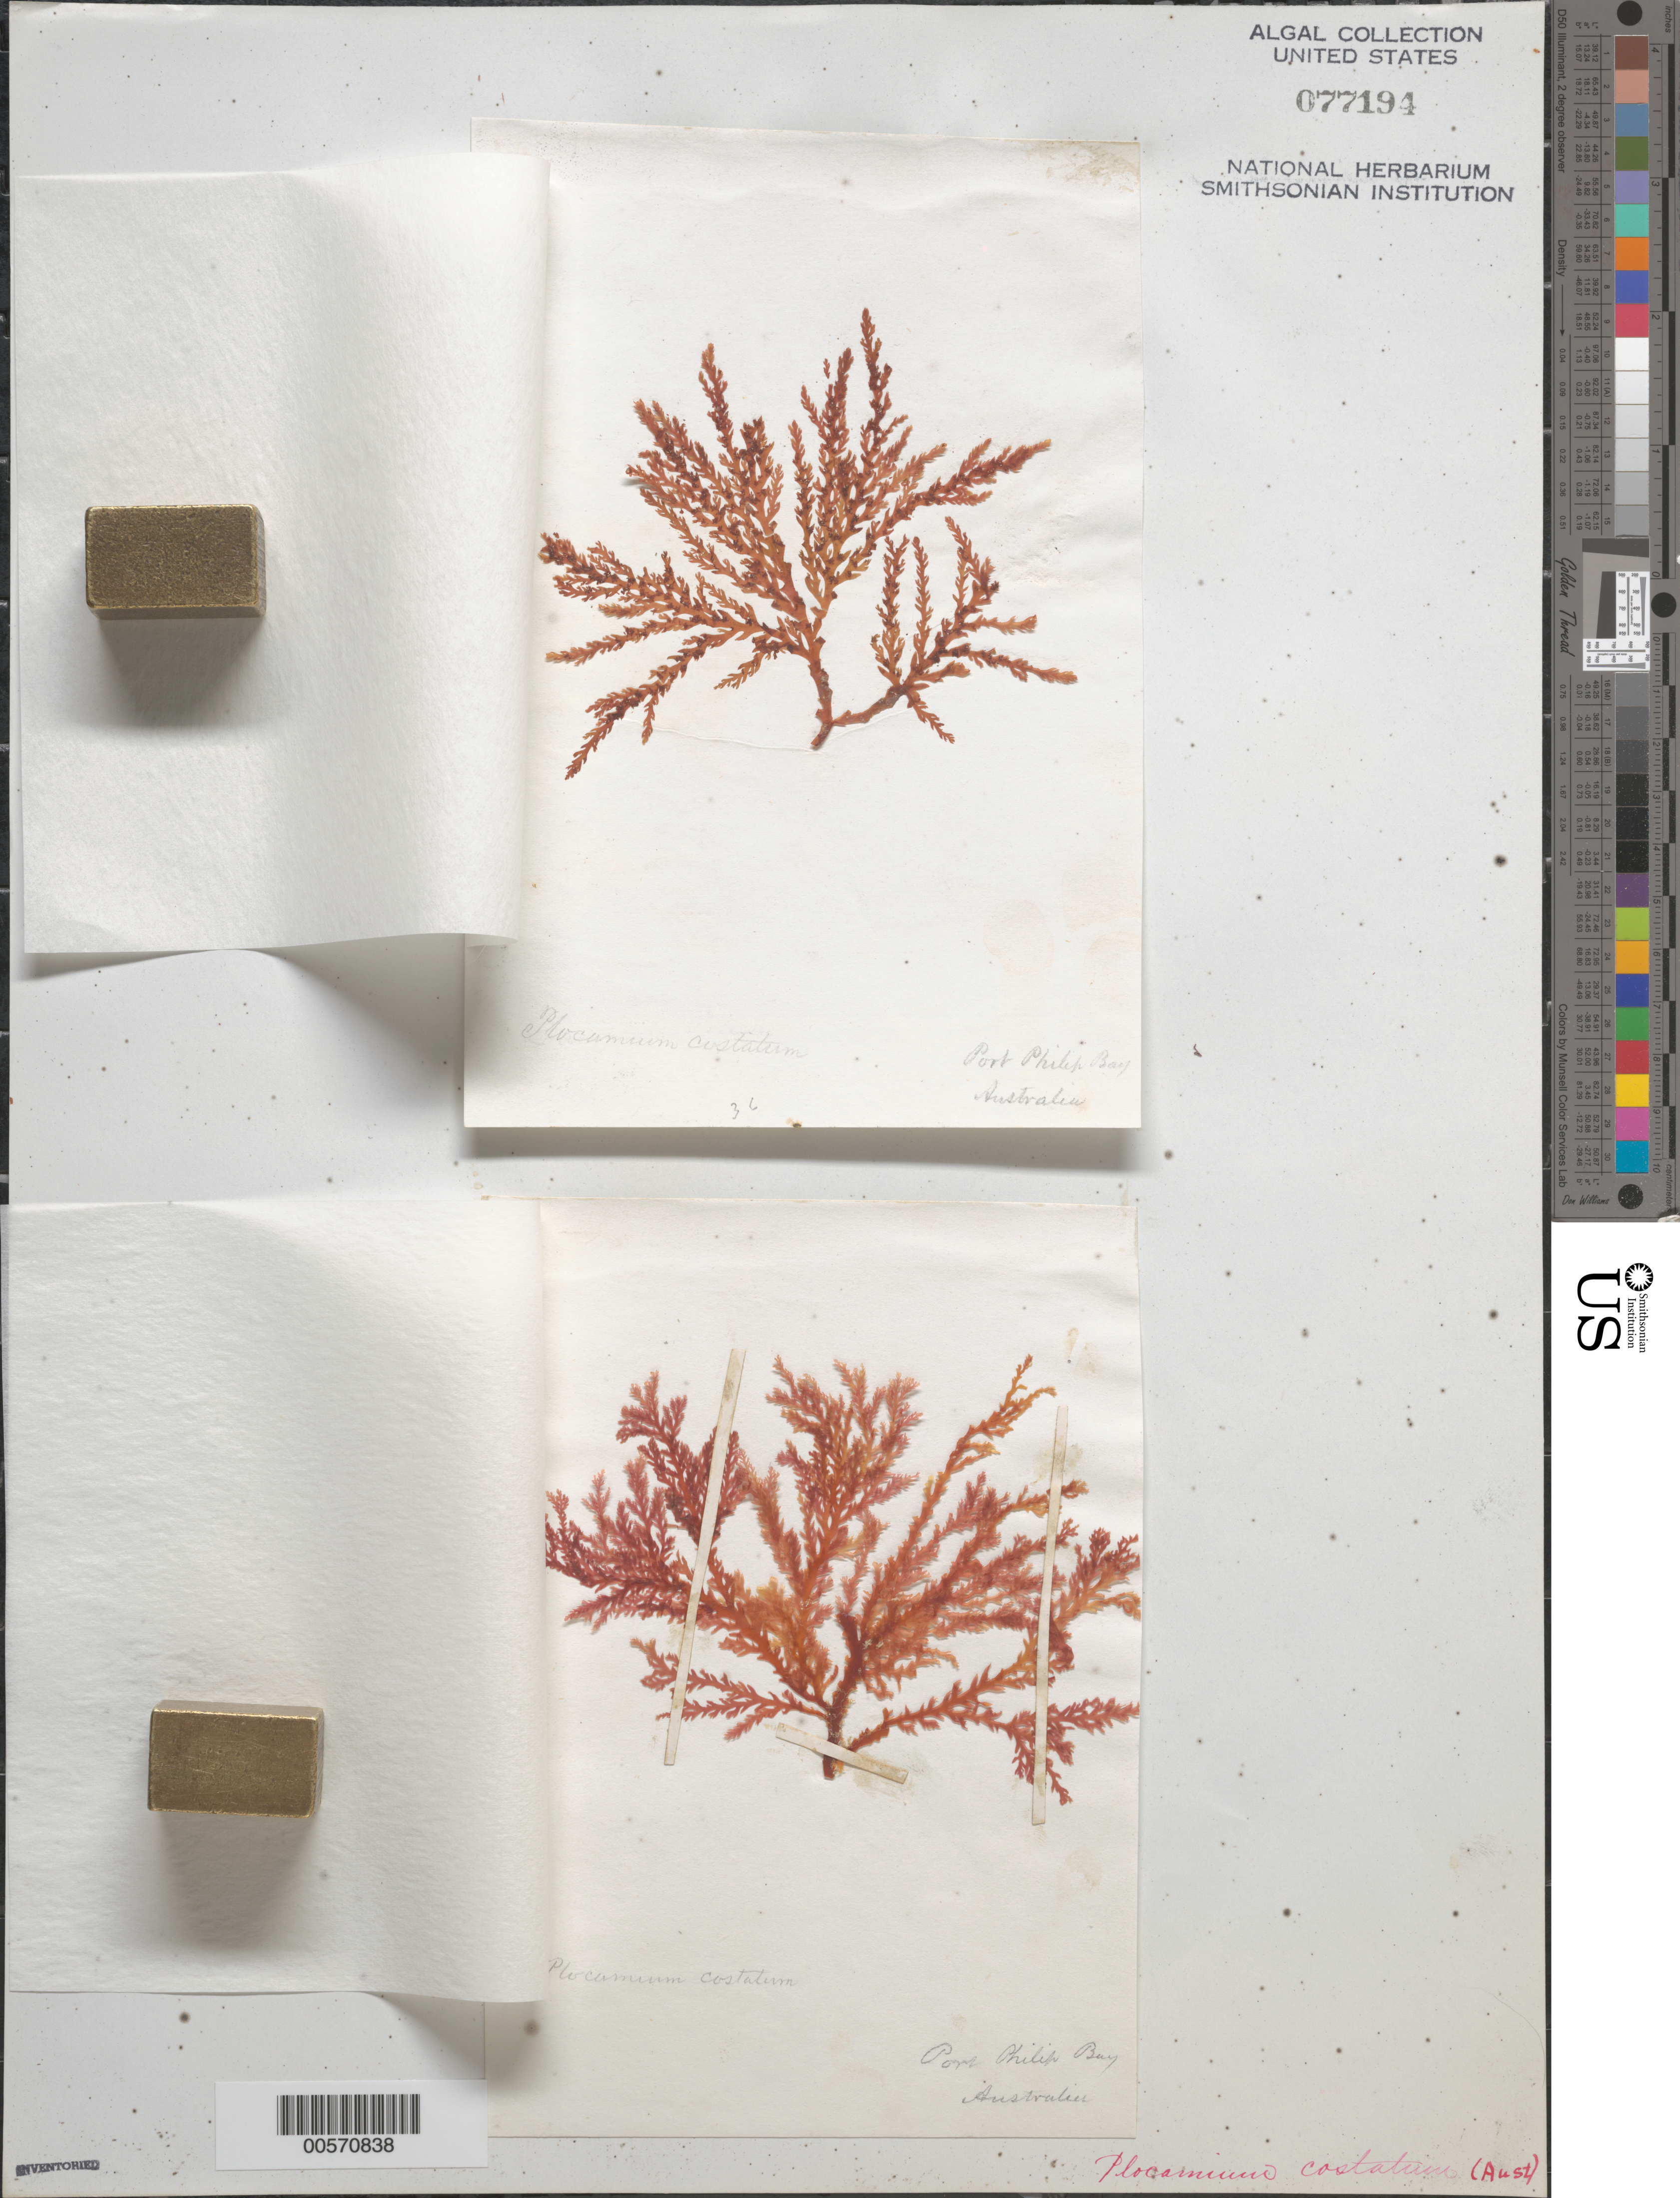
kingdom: Plantae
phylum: Rhodophyta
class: Florideophyceae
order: Plocamiales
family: Plocamiaceae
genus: Plocamium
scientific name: Plocamium cirrhosum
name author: (D. Turner) M.J. Wynne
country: Australia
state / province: Victoria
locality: Port Phillip Bay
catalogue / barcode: US 77194